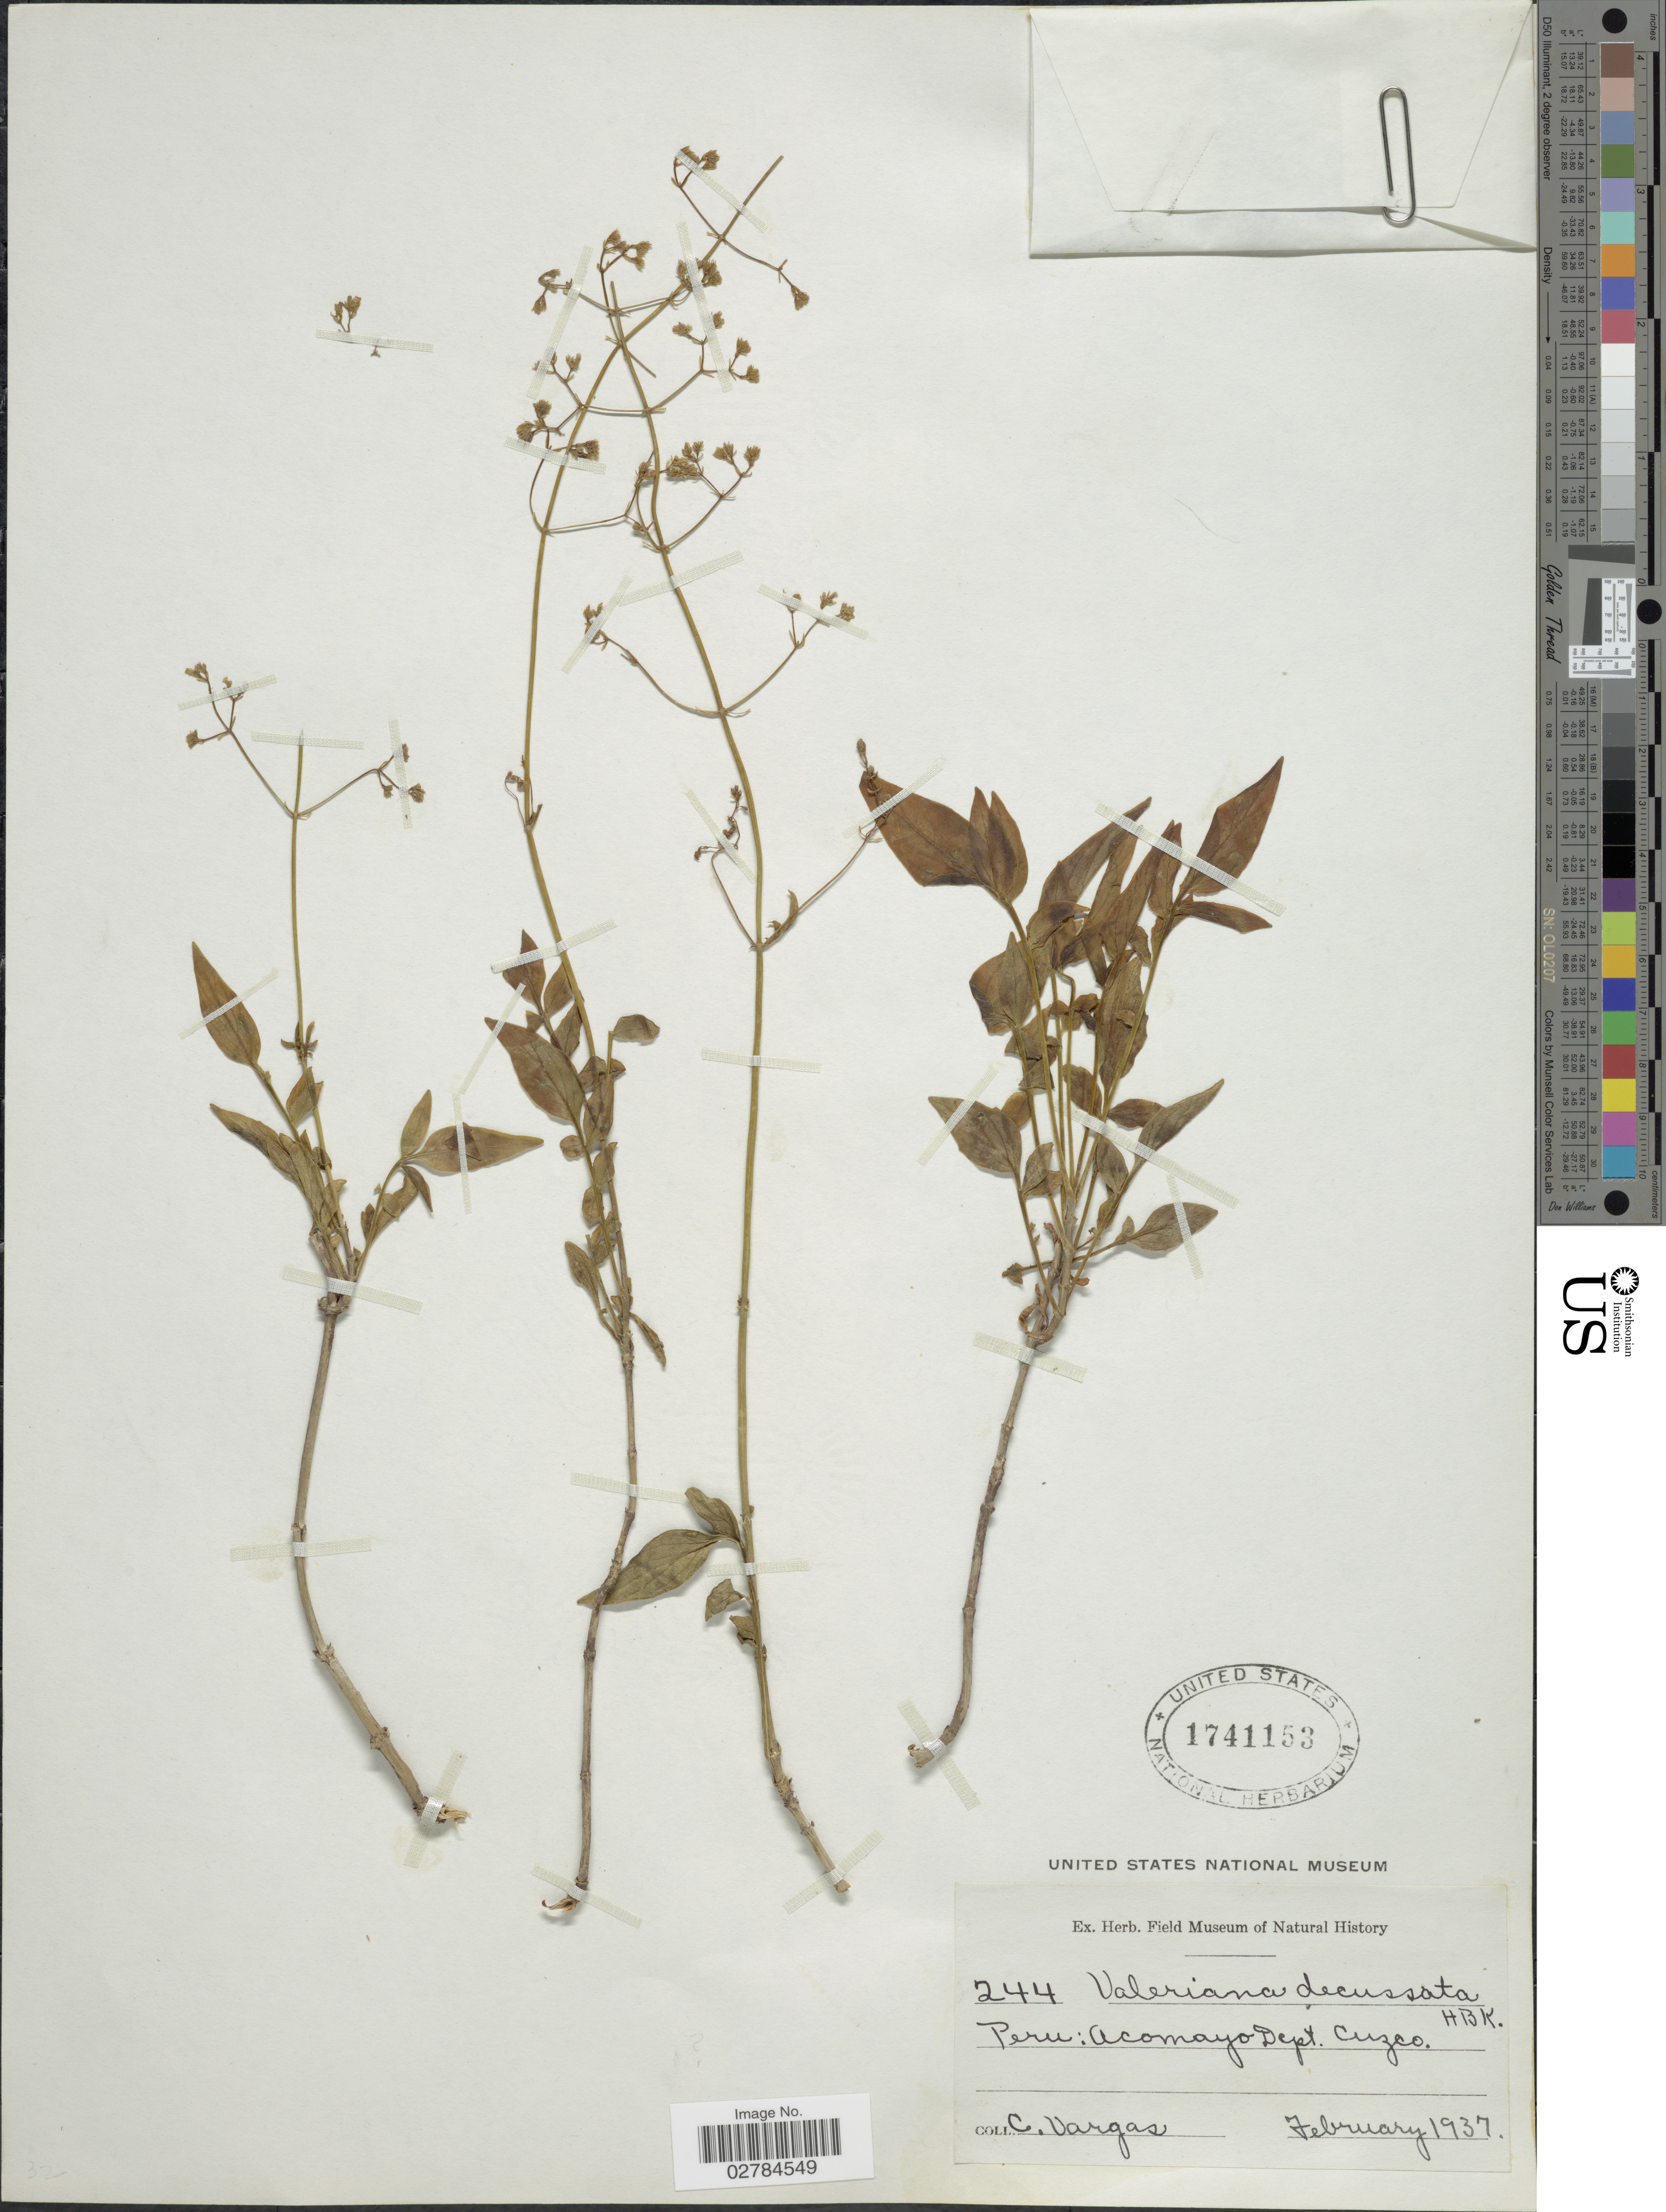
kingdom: Plantae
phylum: Tracheophyta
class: Magnoliopsida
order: Dipsacales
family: Caprifoliaceae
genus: Valeriana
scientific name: Valeriana decussata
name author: Ruiz & Pav.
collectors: C. Vargas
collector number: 244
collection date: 1937-02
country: Peru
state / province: Cusco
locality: Acomayo. Dept. Cuzco.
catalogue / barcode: US 1741153